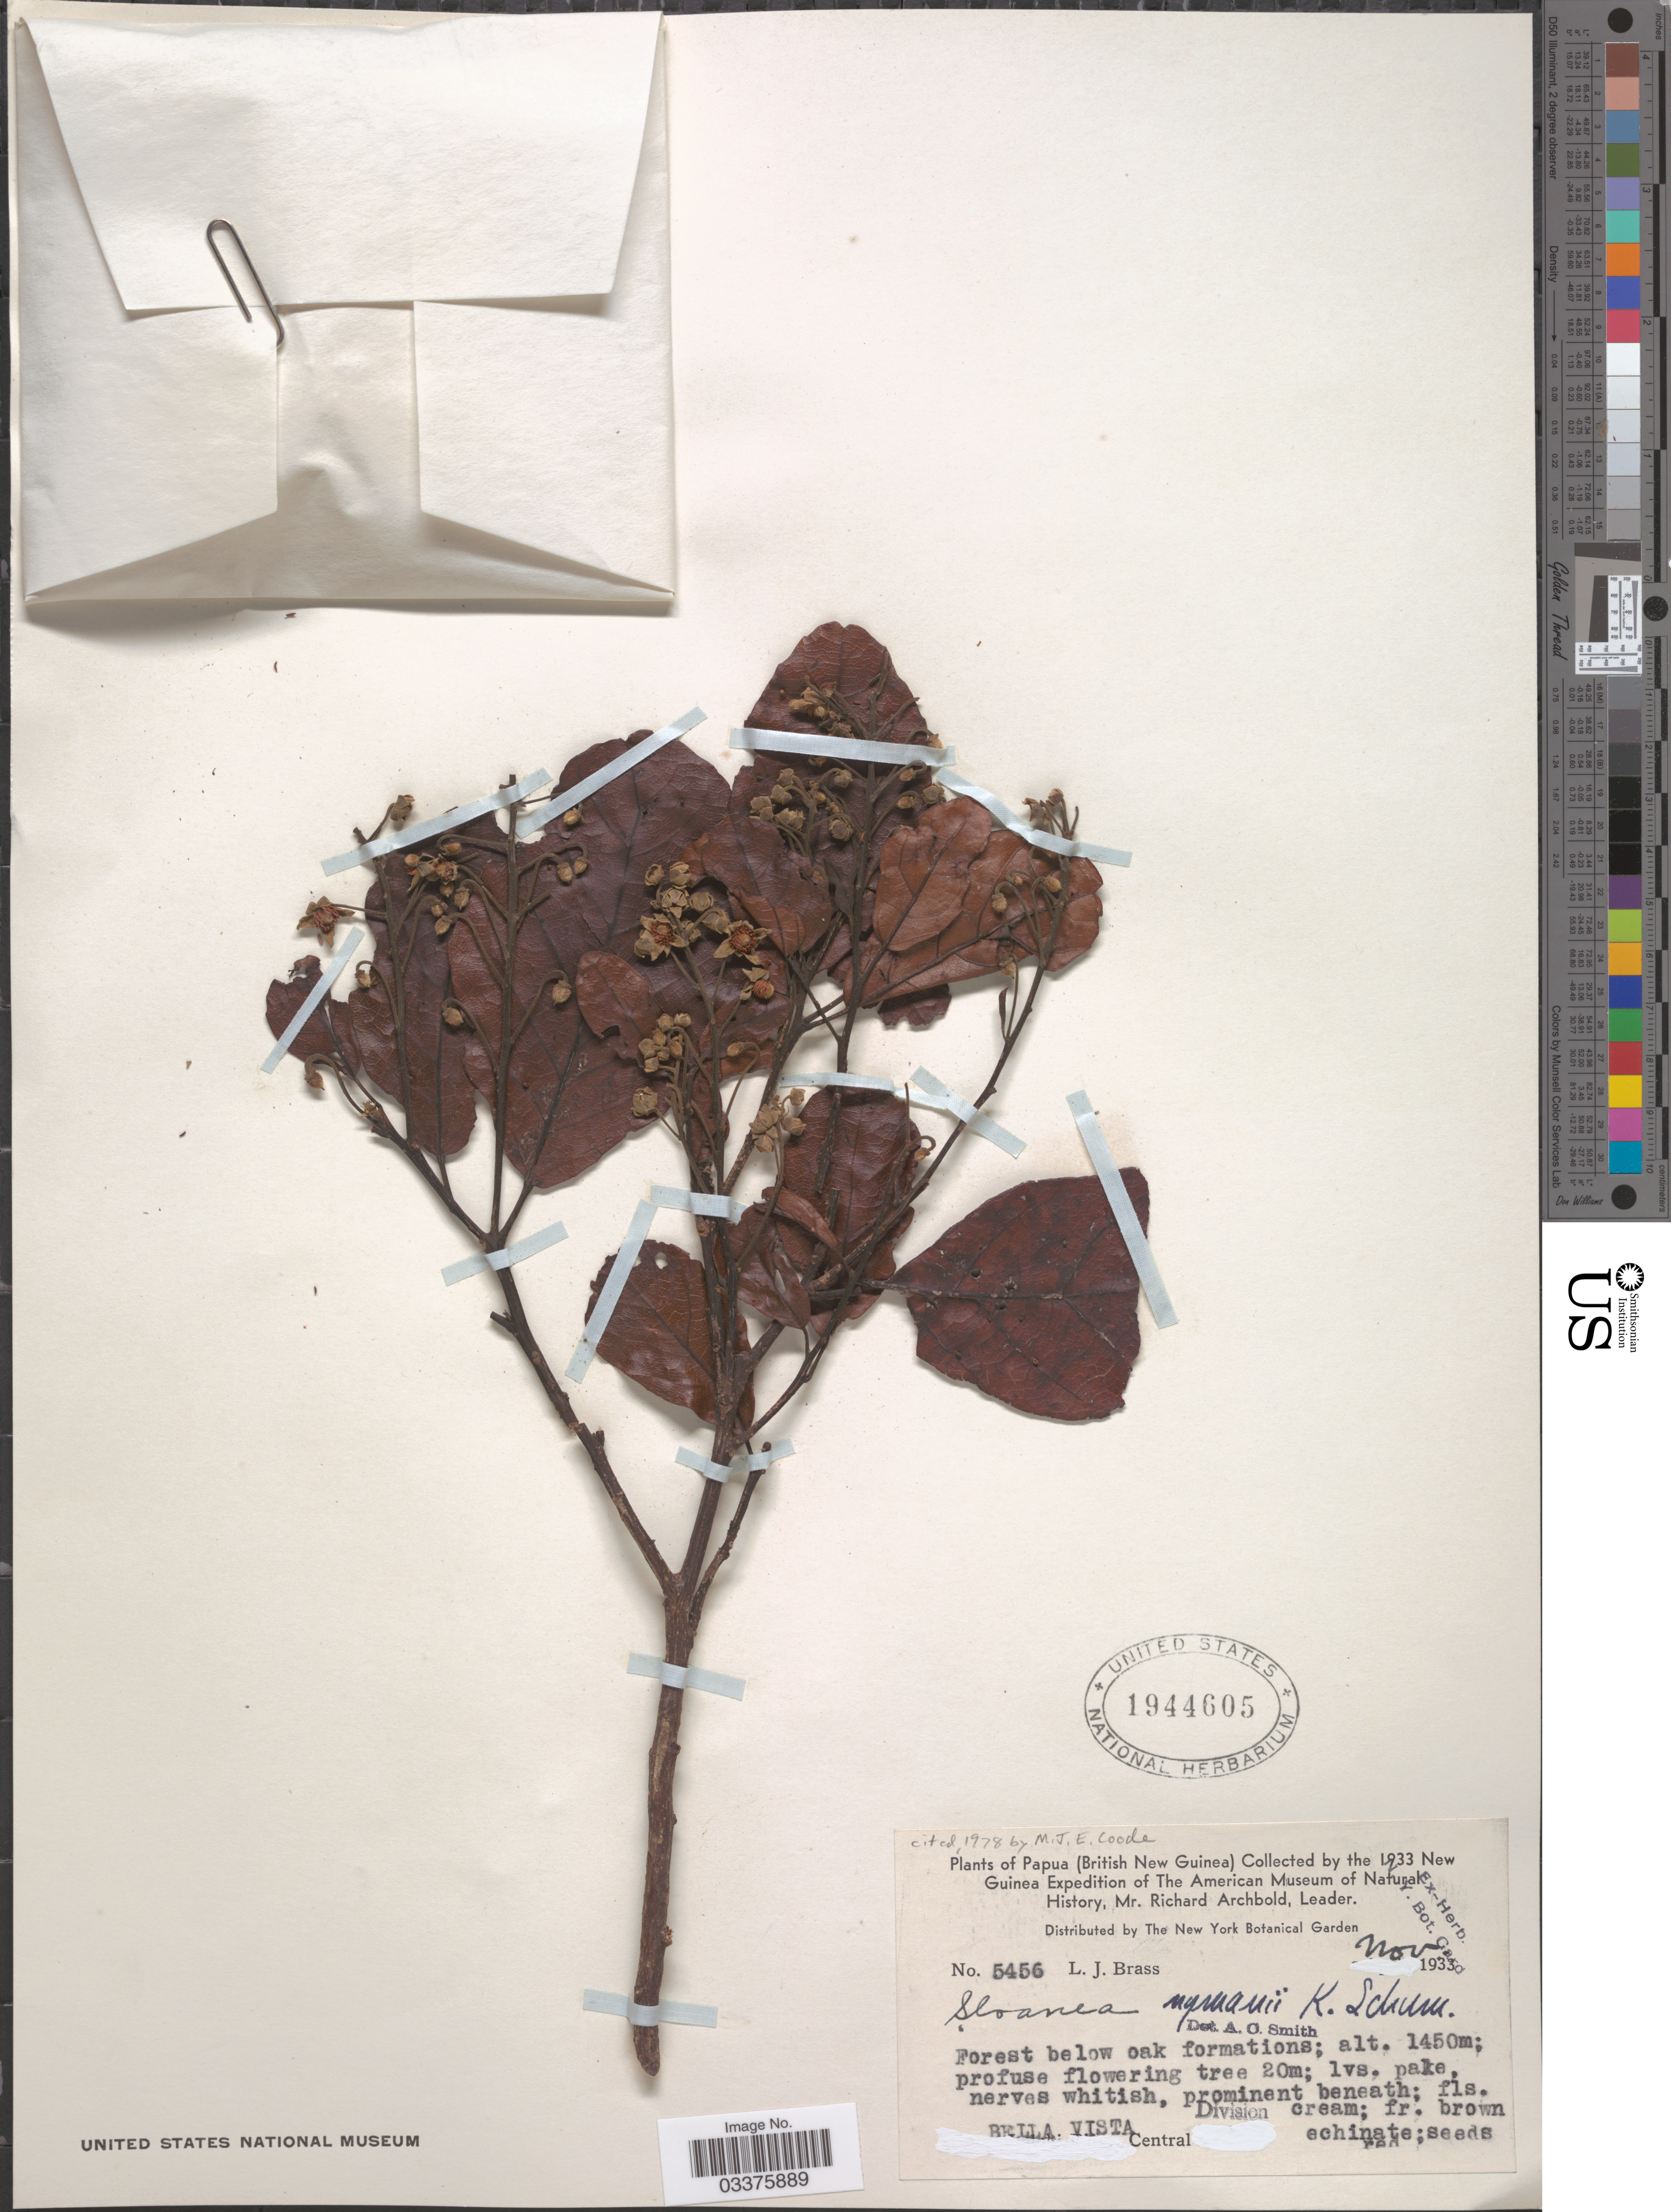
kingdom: Plantae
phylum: Tracheophyta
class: Magnoliopsida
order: Oxalidales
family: Elaeocarpaceae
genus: Sloanea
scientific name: Sloanea nymanii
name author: K. Schum.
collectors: L. J. Brass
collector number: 5456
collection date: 1933-11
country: Papua New Guinea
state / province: Central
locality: Papua (British New Guinea). Bella Vista, Central Division.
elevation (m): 1450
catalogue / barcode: US 1944605